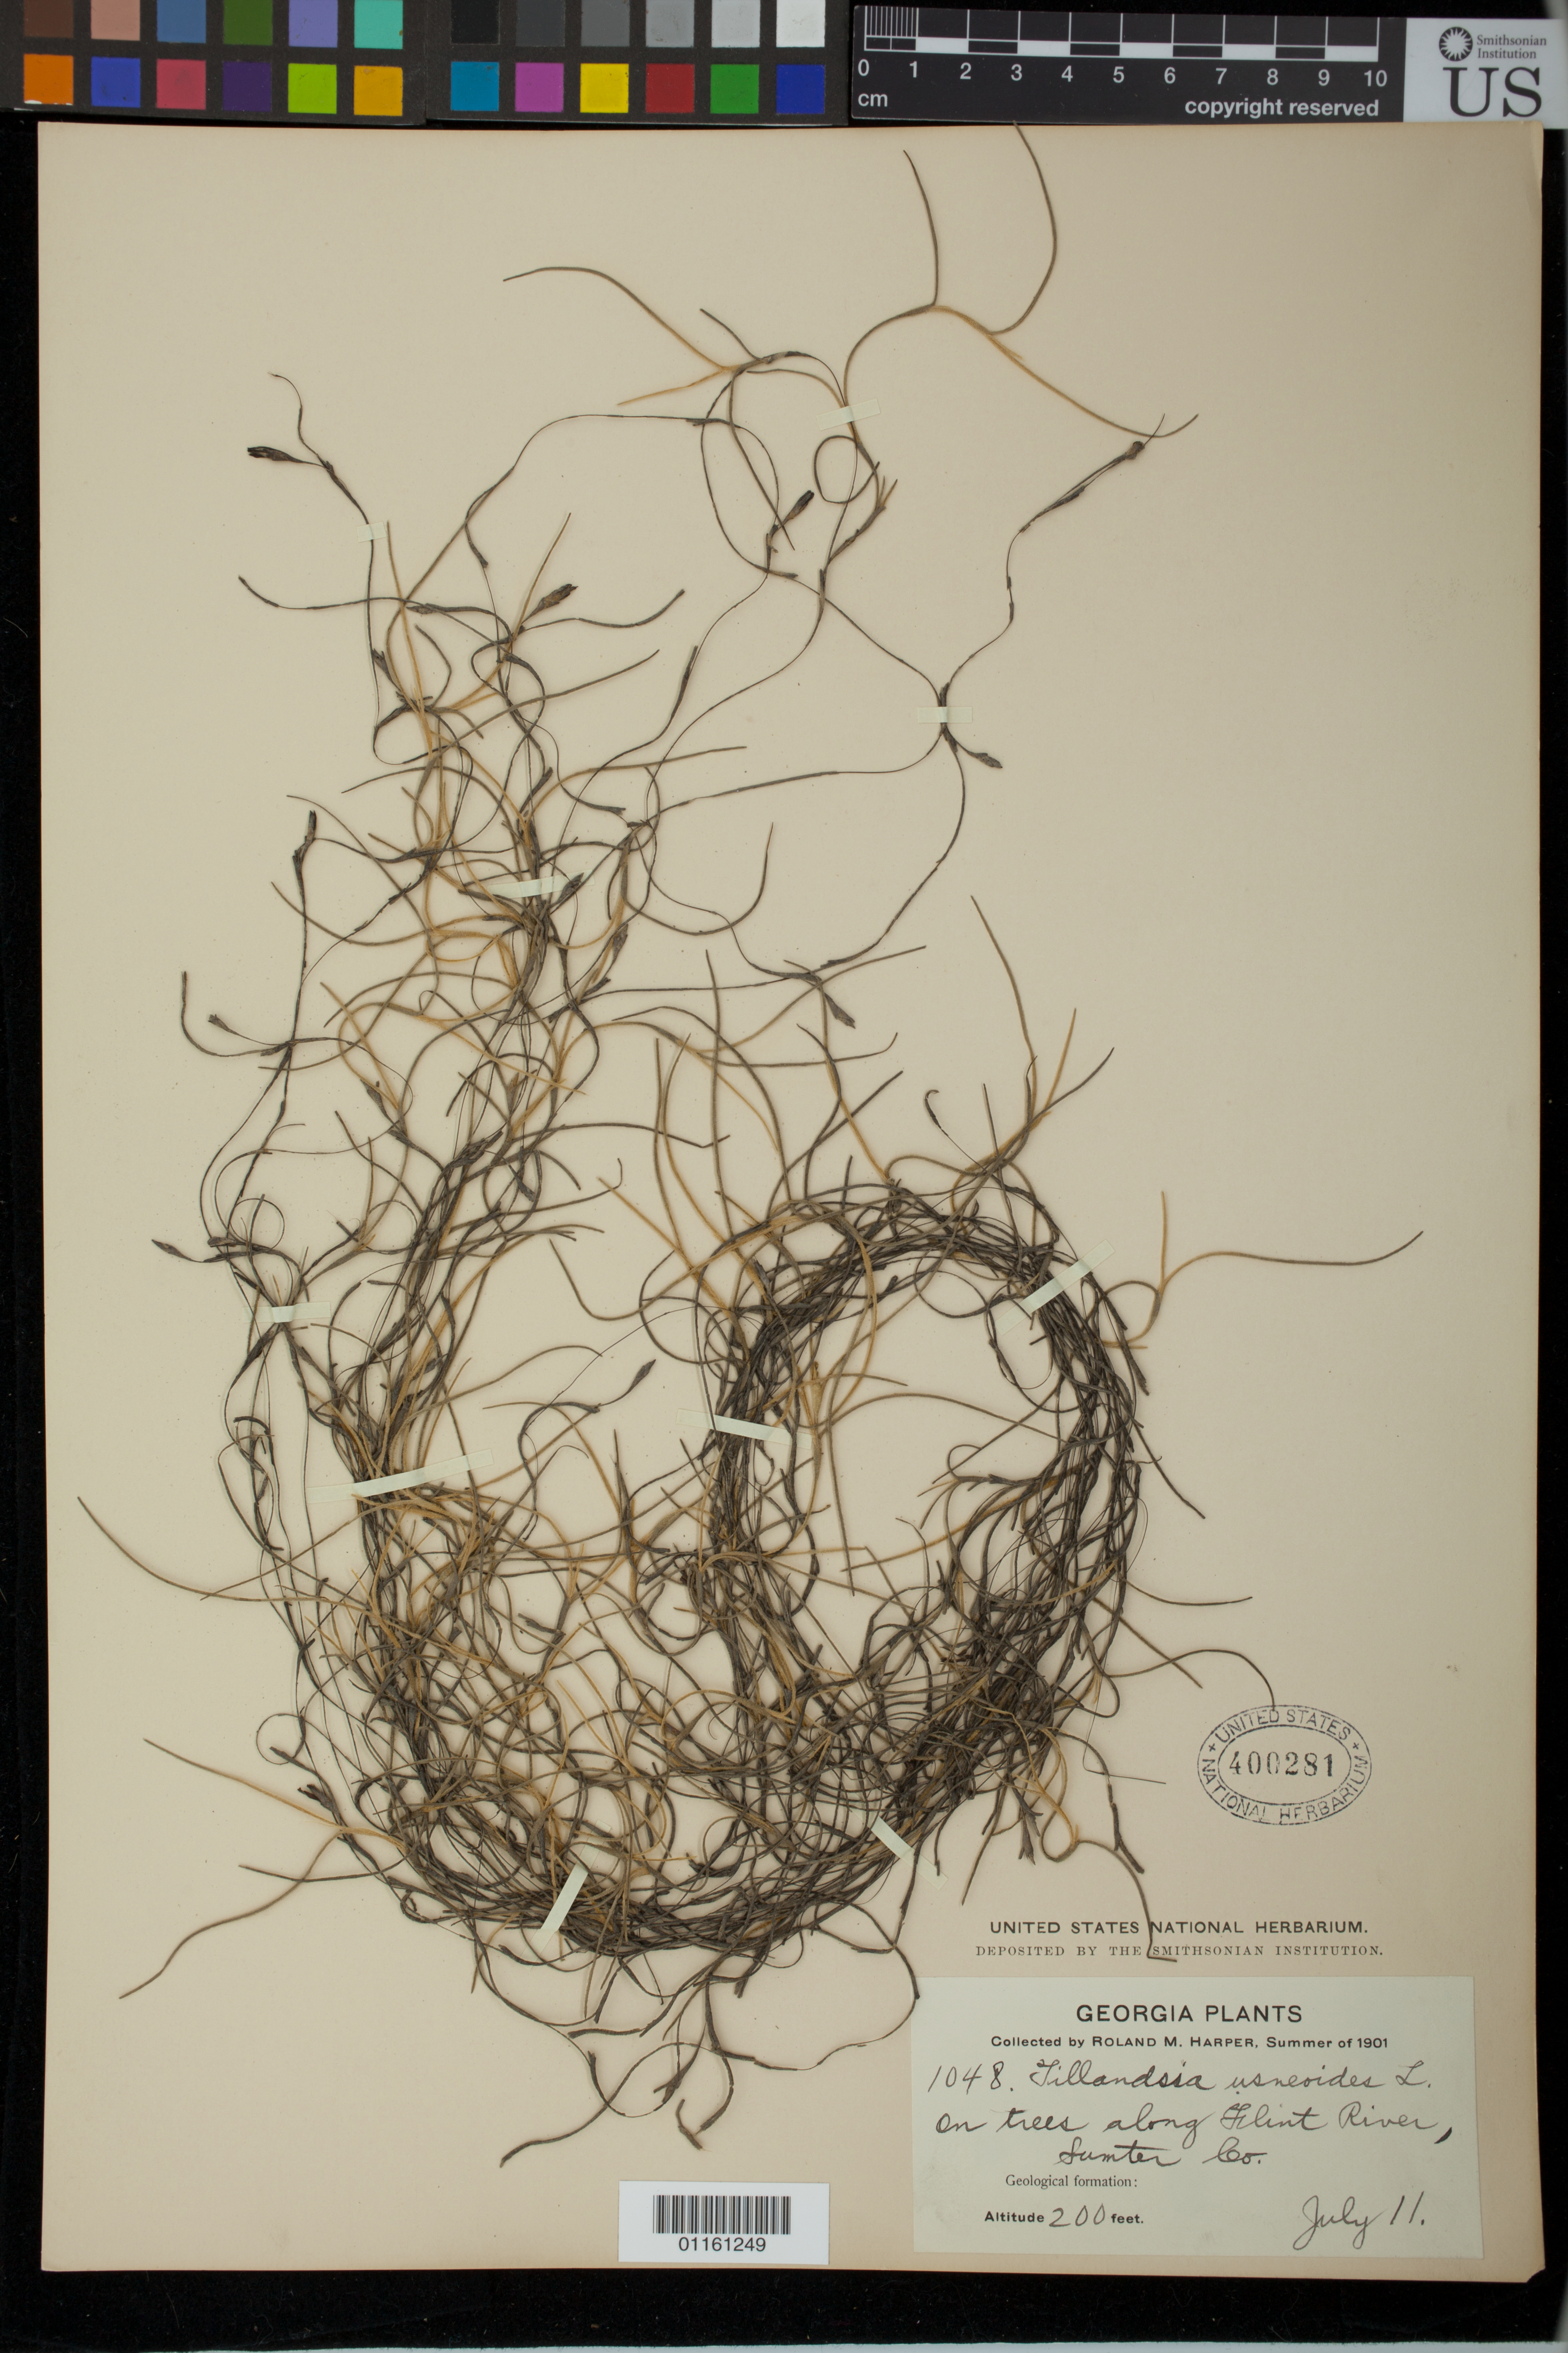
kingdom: Plantae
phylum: Tracheophyta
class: Liliopsida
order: Poales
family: Bromeliaceae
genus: Tillandsia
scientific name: Tillandsia usneoides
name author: (L.) L.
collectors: R. M. Harper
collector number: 1048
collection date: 1901-07-11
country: United States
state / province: Georgia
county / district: Sumter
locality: On trees along Flint River.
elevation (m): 61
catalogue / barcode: US 400281